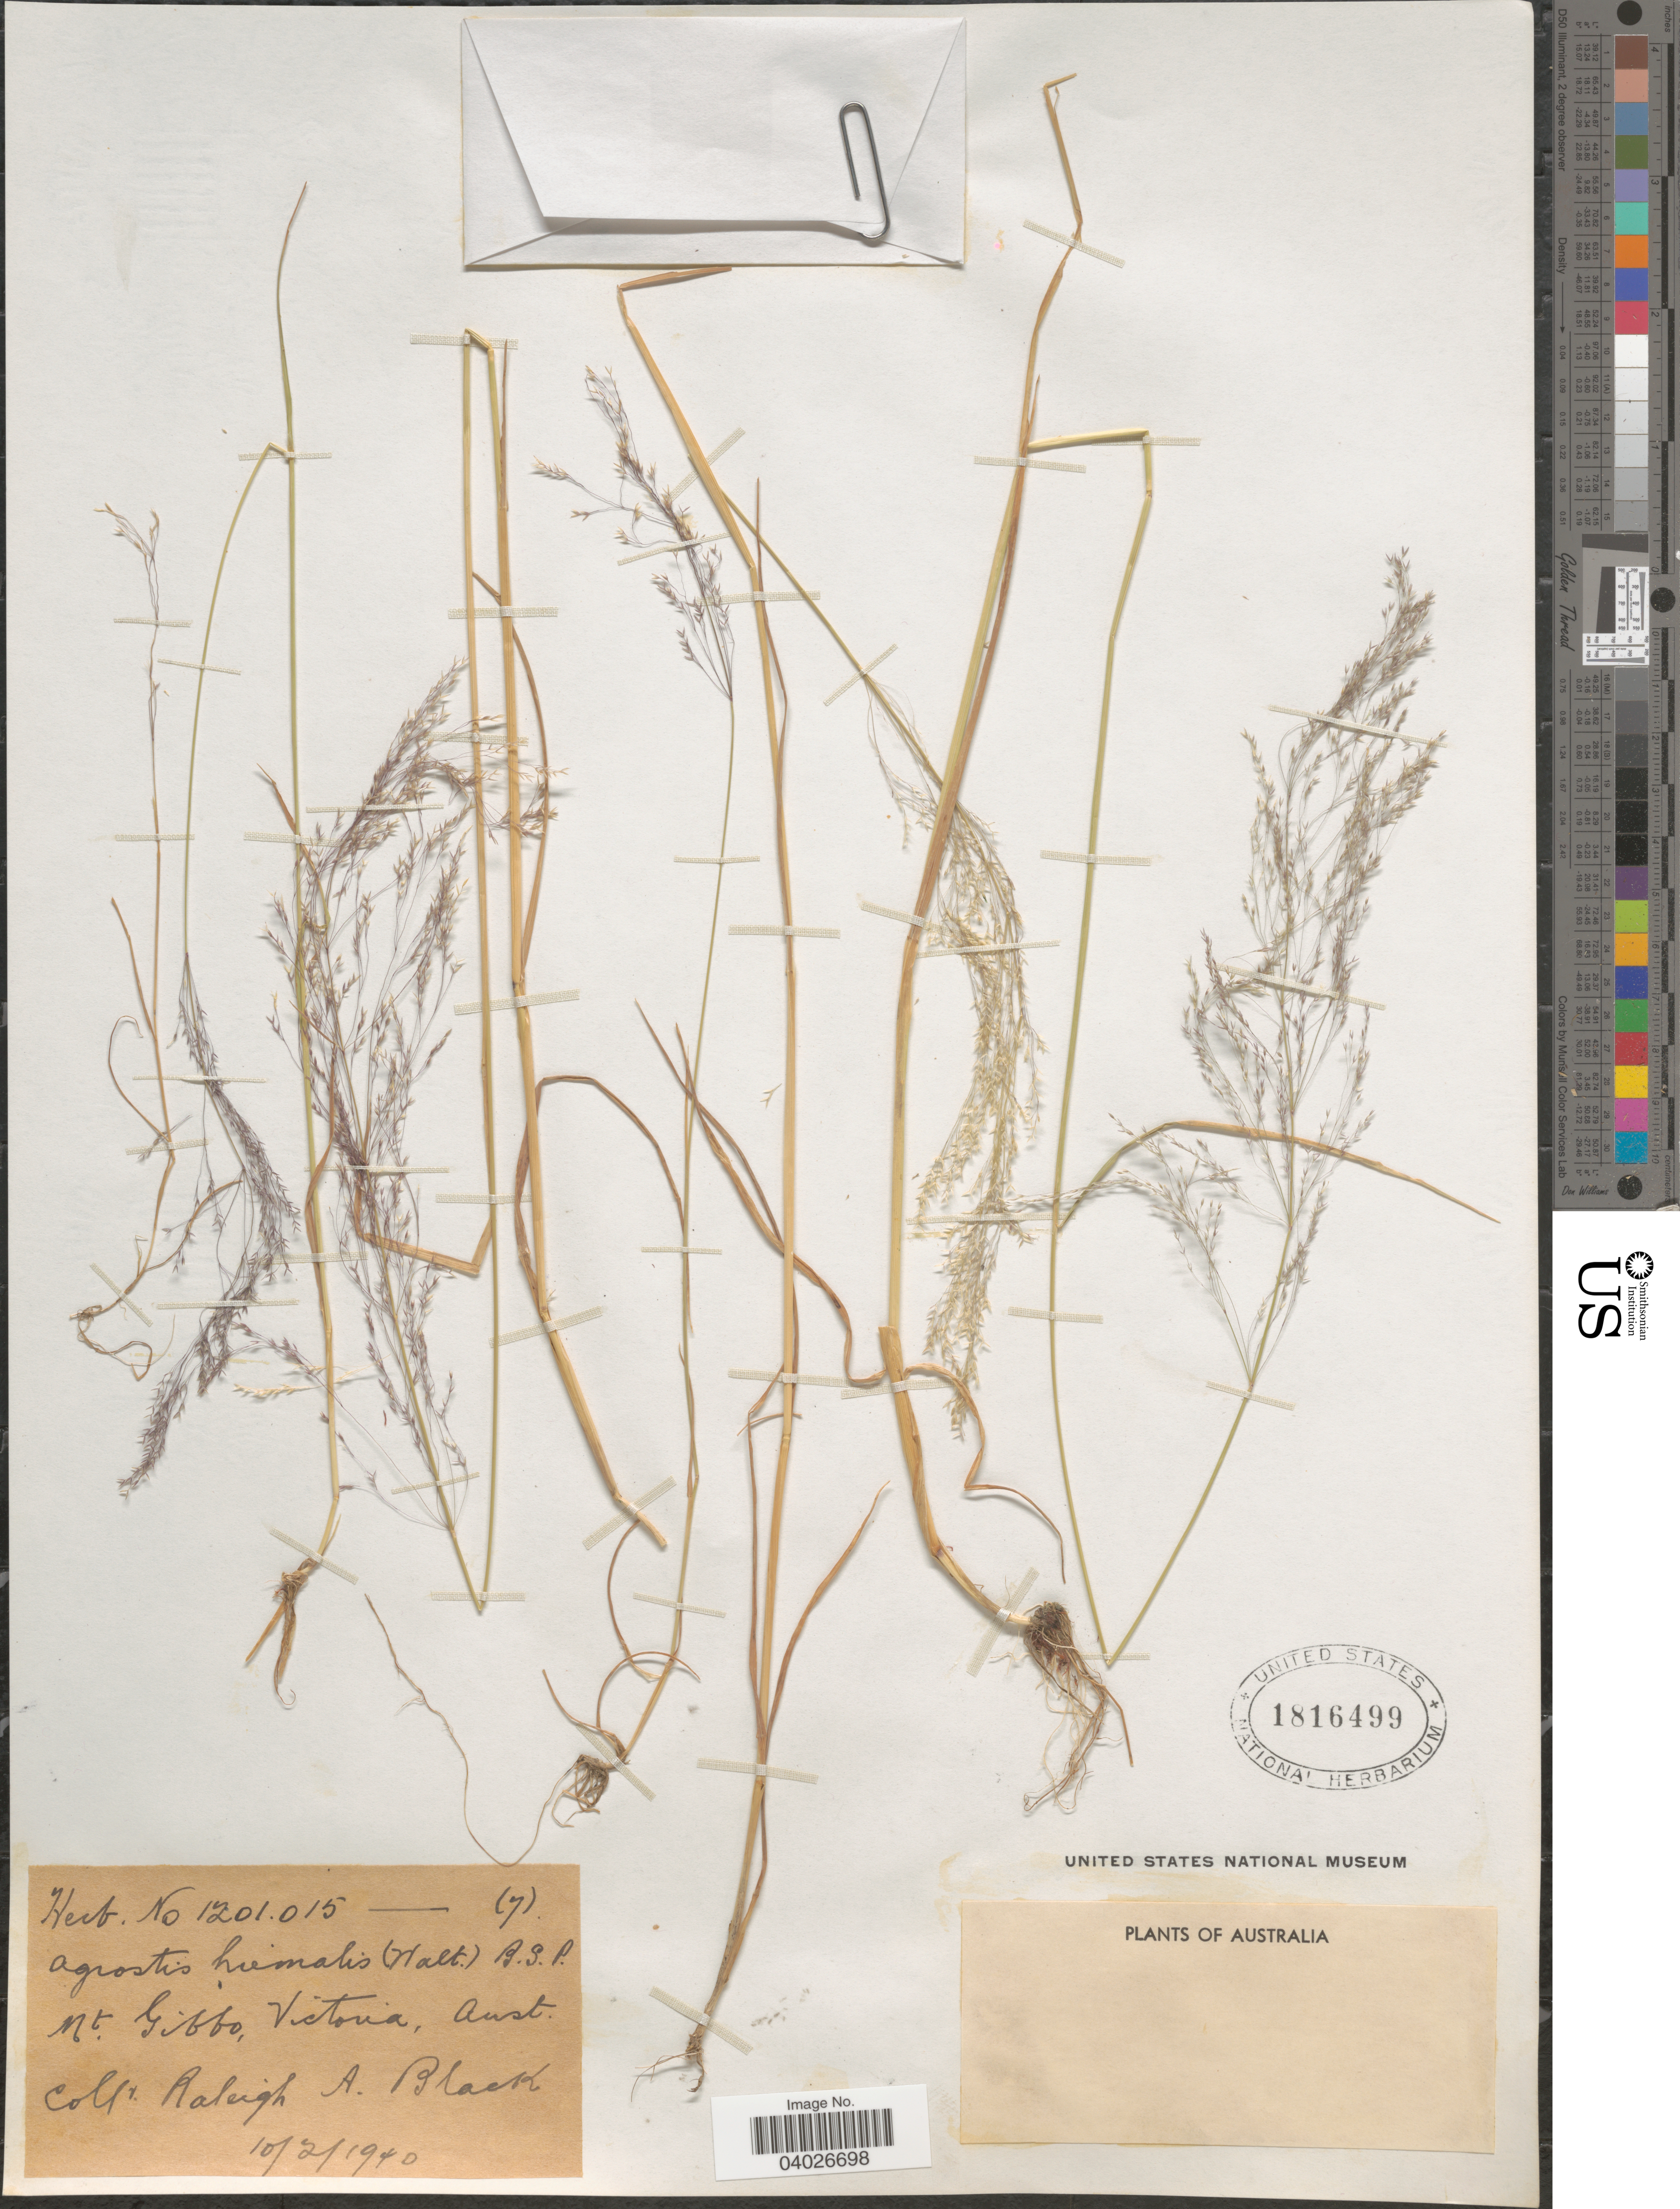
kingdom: Plantae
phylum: Tracheophyta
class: Liliopsida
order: Poales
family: Poaceae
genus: Agrostis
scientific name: Agrostis hyemalis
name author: (Walter) Britton et al.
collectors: R. A. Black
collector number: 1201015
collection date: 1940-02-10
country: Australia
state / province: Victoria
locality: Mt. Gibbo, Victoria.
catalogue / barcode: US 1816499